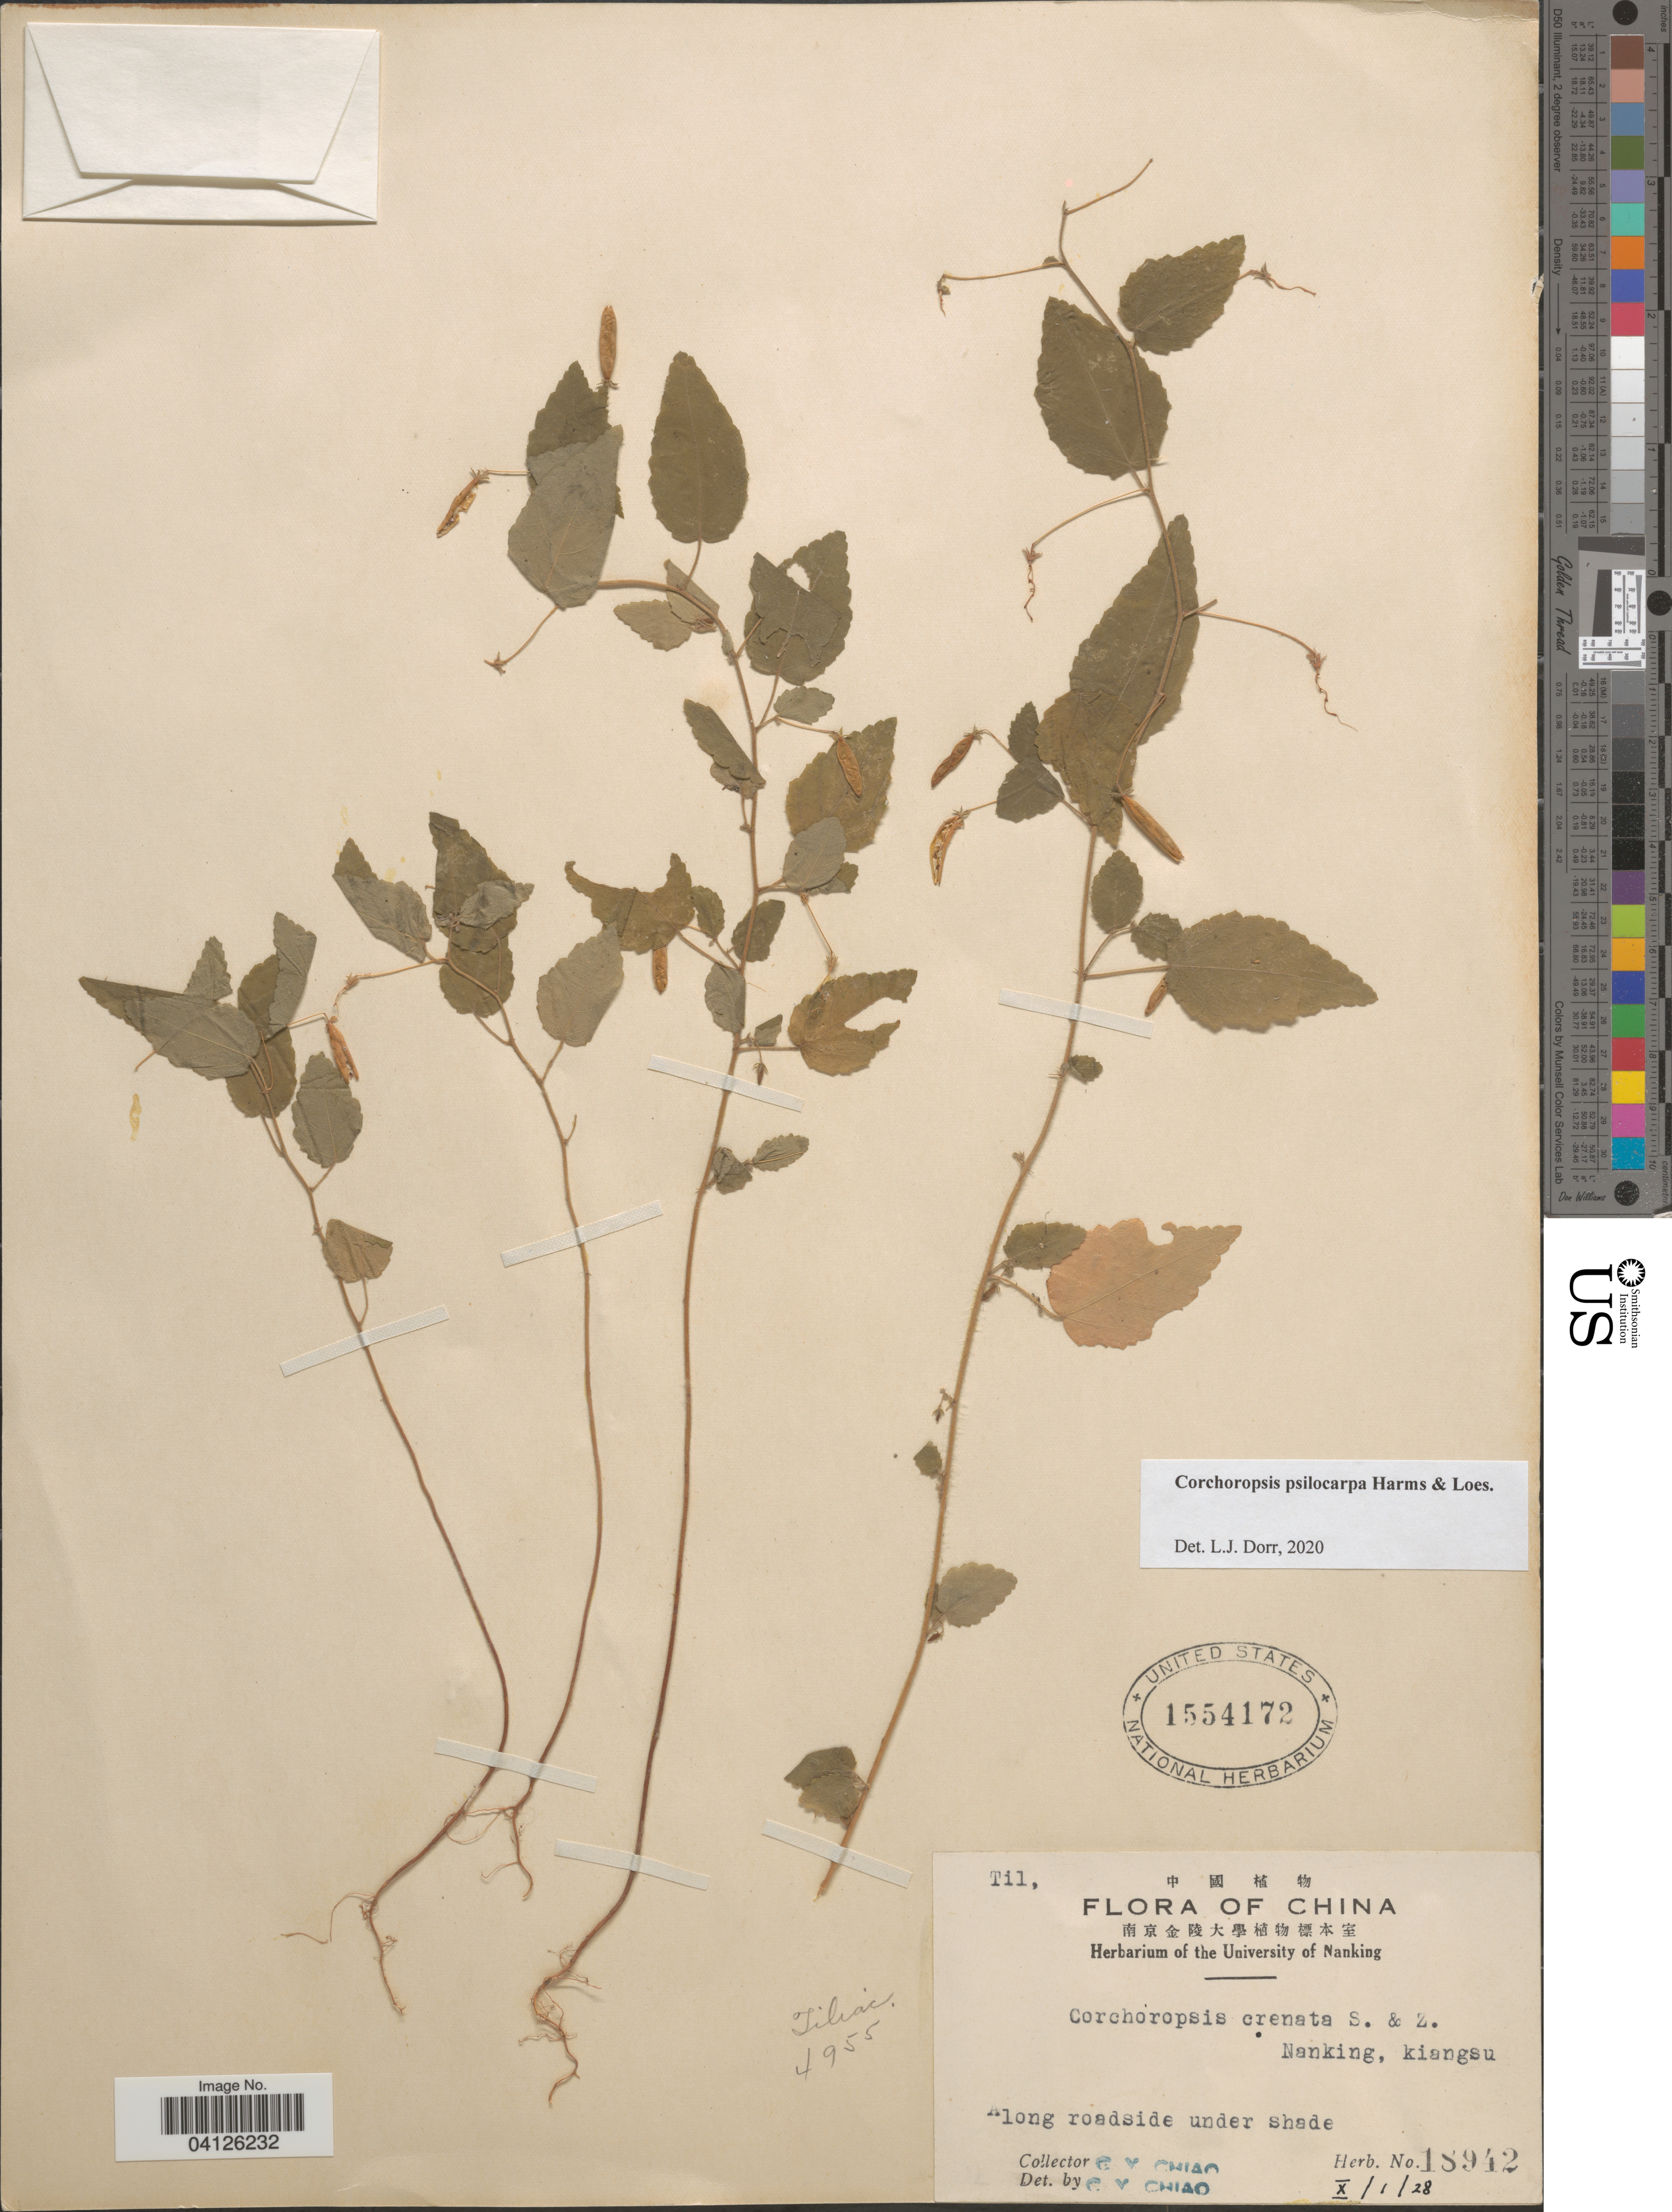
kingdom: Plantae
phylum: Tracheophyta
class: Magnoliopsida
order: Malvales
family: Malvaceae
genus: Corchoropsis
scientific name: Corchoropsis psilocarpa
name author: Harms & Loes.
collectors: C. Y. Chiao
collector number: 18942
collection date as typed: Transcribed d/m/y: 1/10/28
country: China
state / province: Jiangsu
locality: Nanking, kiangsu.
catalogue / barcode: US 1554172